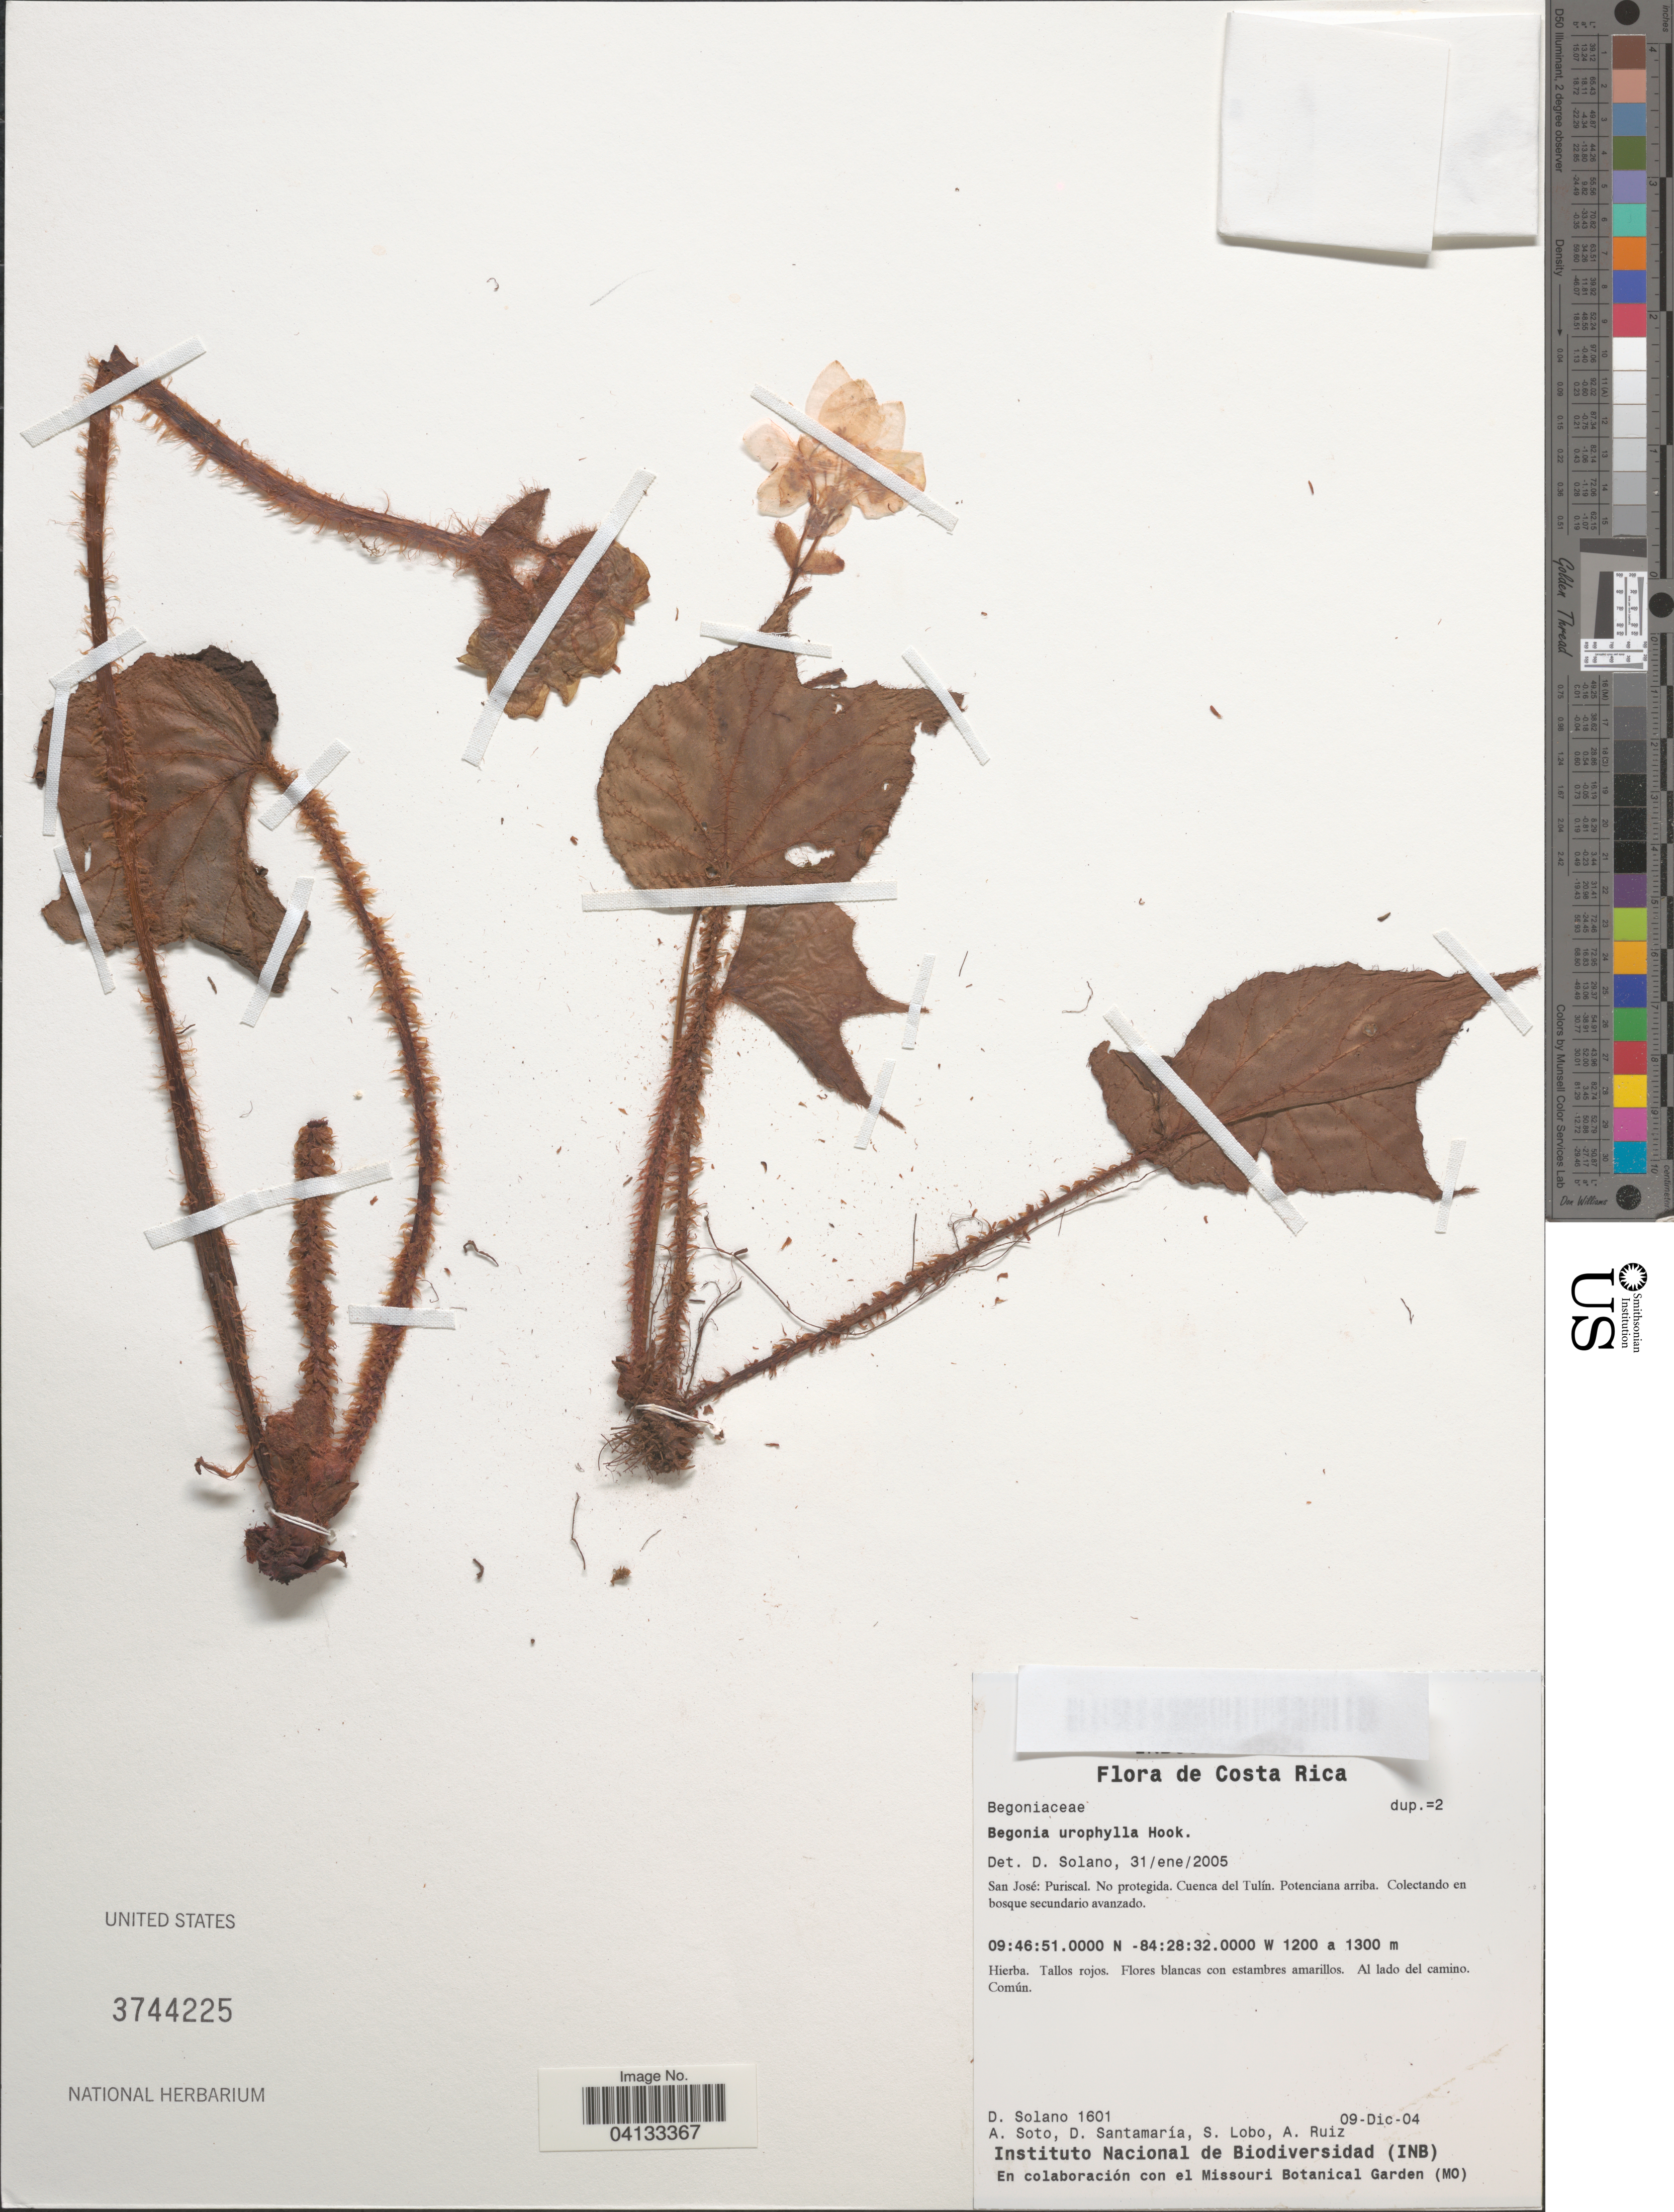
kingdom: Plantae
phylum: Tracheophyta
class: Magnoliopsida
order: Cucurbitales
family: Begoniaceae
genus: Begonia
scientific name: Begonia urophylla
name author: Hook.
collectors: D. Solano, A. Soto, D. Santamaria, S. Lobo & A. Ruiz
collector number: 1601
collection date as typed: Transcribed d/m/y: 9/12/4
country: Costa Rica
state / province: San José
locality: Puriscal. No protegida. Cuenca del Tulín. Potenciana arriba.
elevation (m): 1200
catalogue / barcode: US 3744225